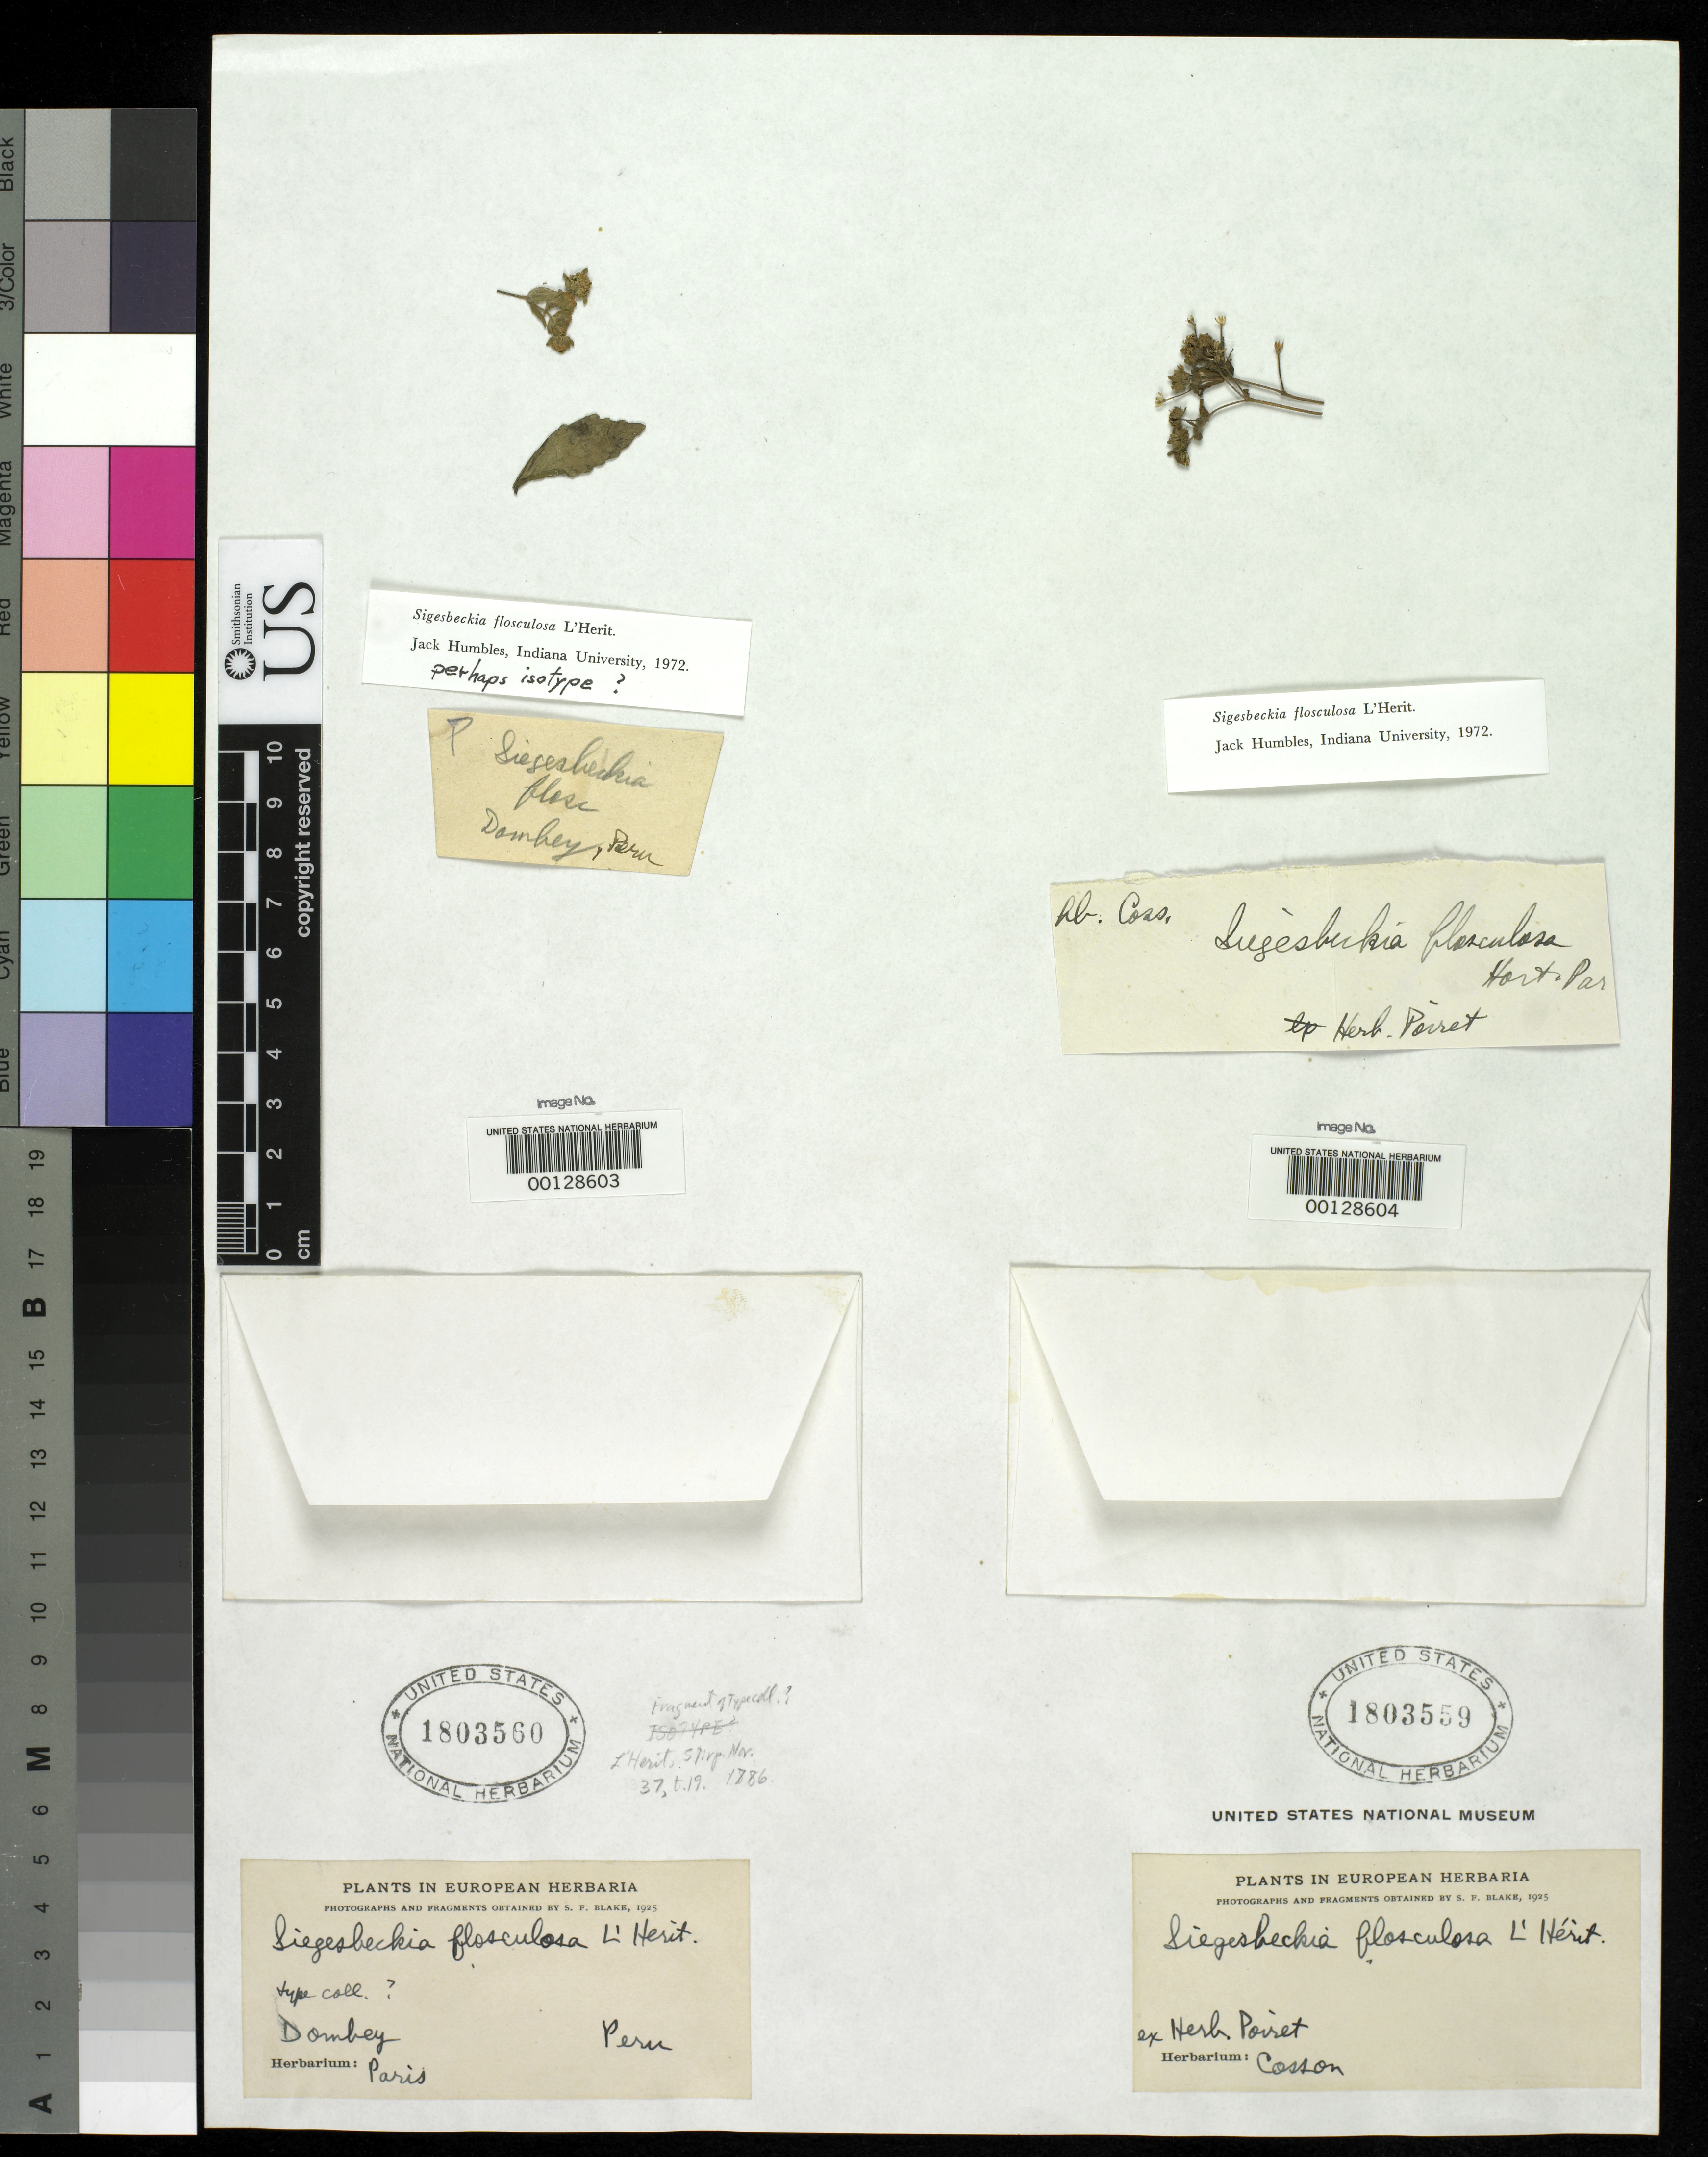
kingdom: Plantae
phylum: Tracheophyta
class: Magnoliopsida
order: Asterales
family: Asteraceae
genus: Sigesbeckia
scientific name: Sigesbeckia flosculosa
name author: L'Hér.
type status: Type Material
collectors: J. Dombey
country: Peru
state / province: San Martín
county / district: Mariscal Cáceres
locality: Rio Huallaga, margen Derecha del; Balsa Probana; dtto. Tocache Nuevo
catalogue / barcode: US 1803560